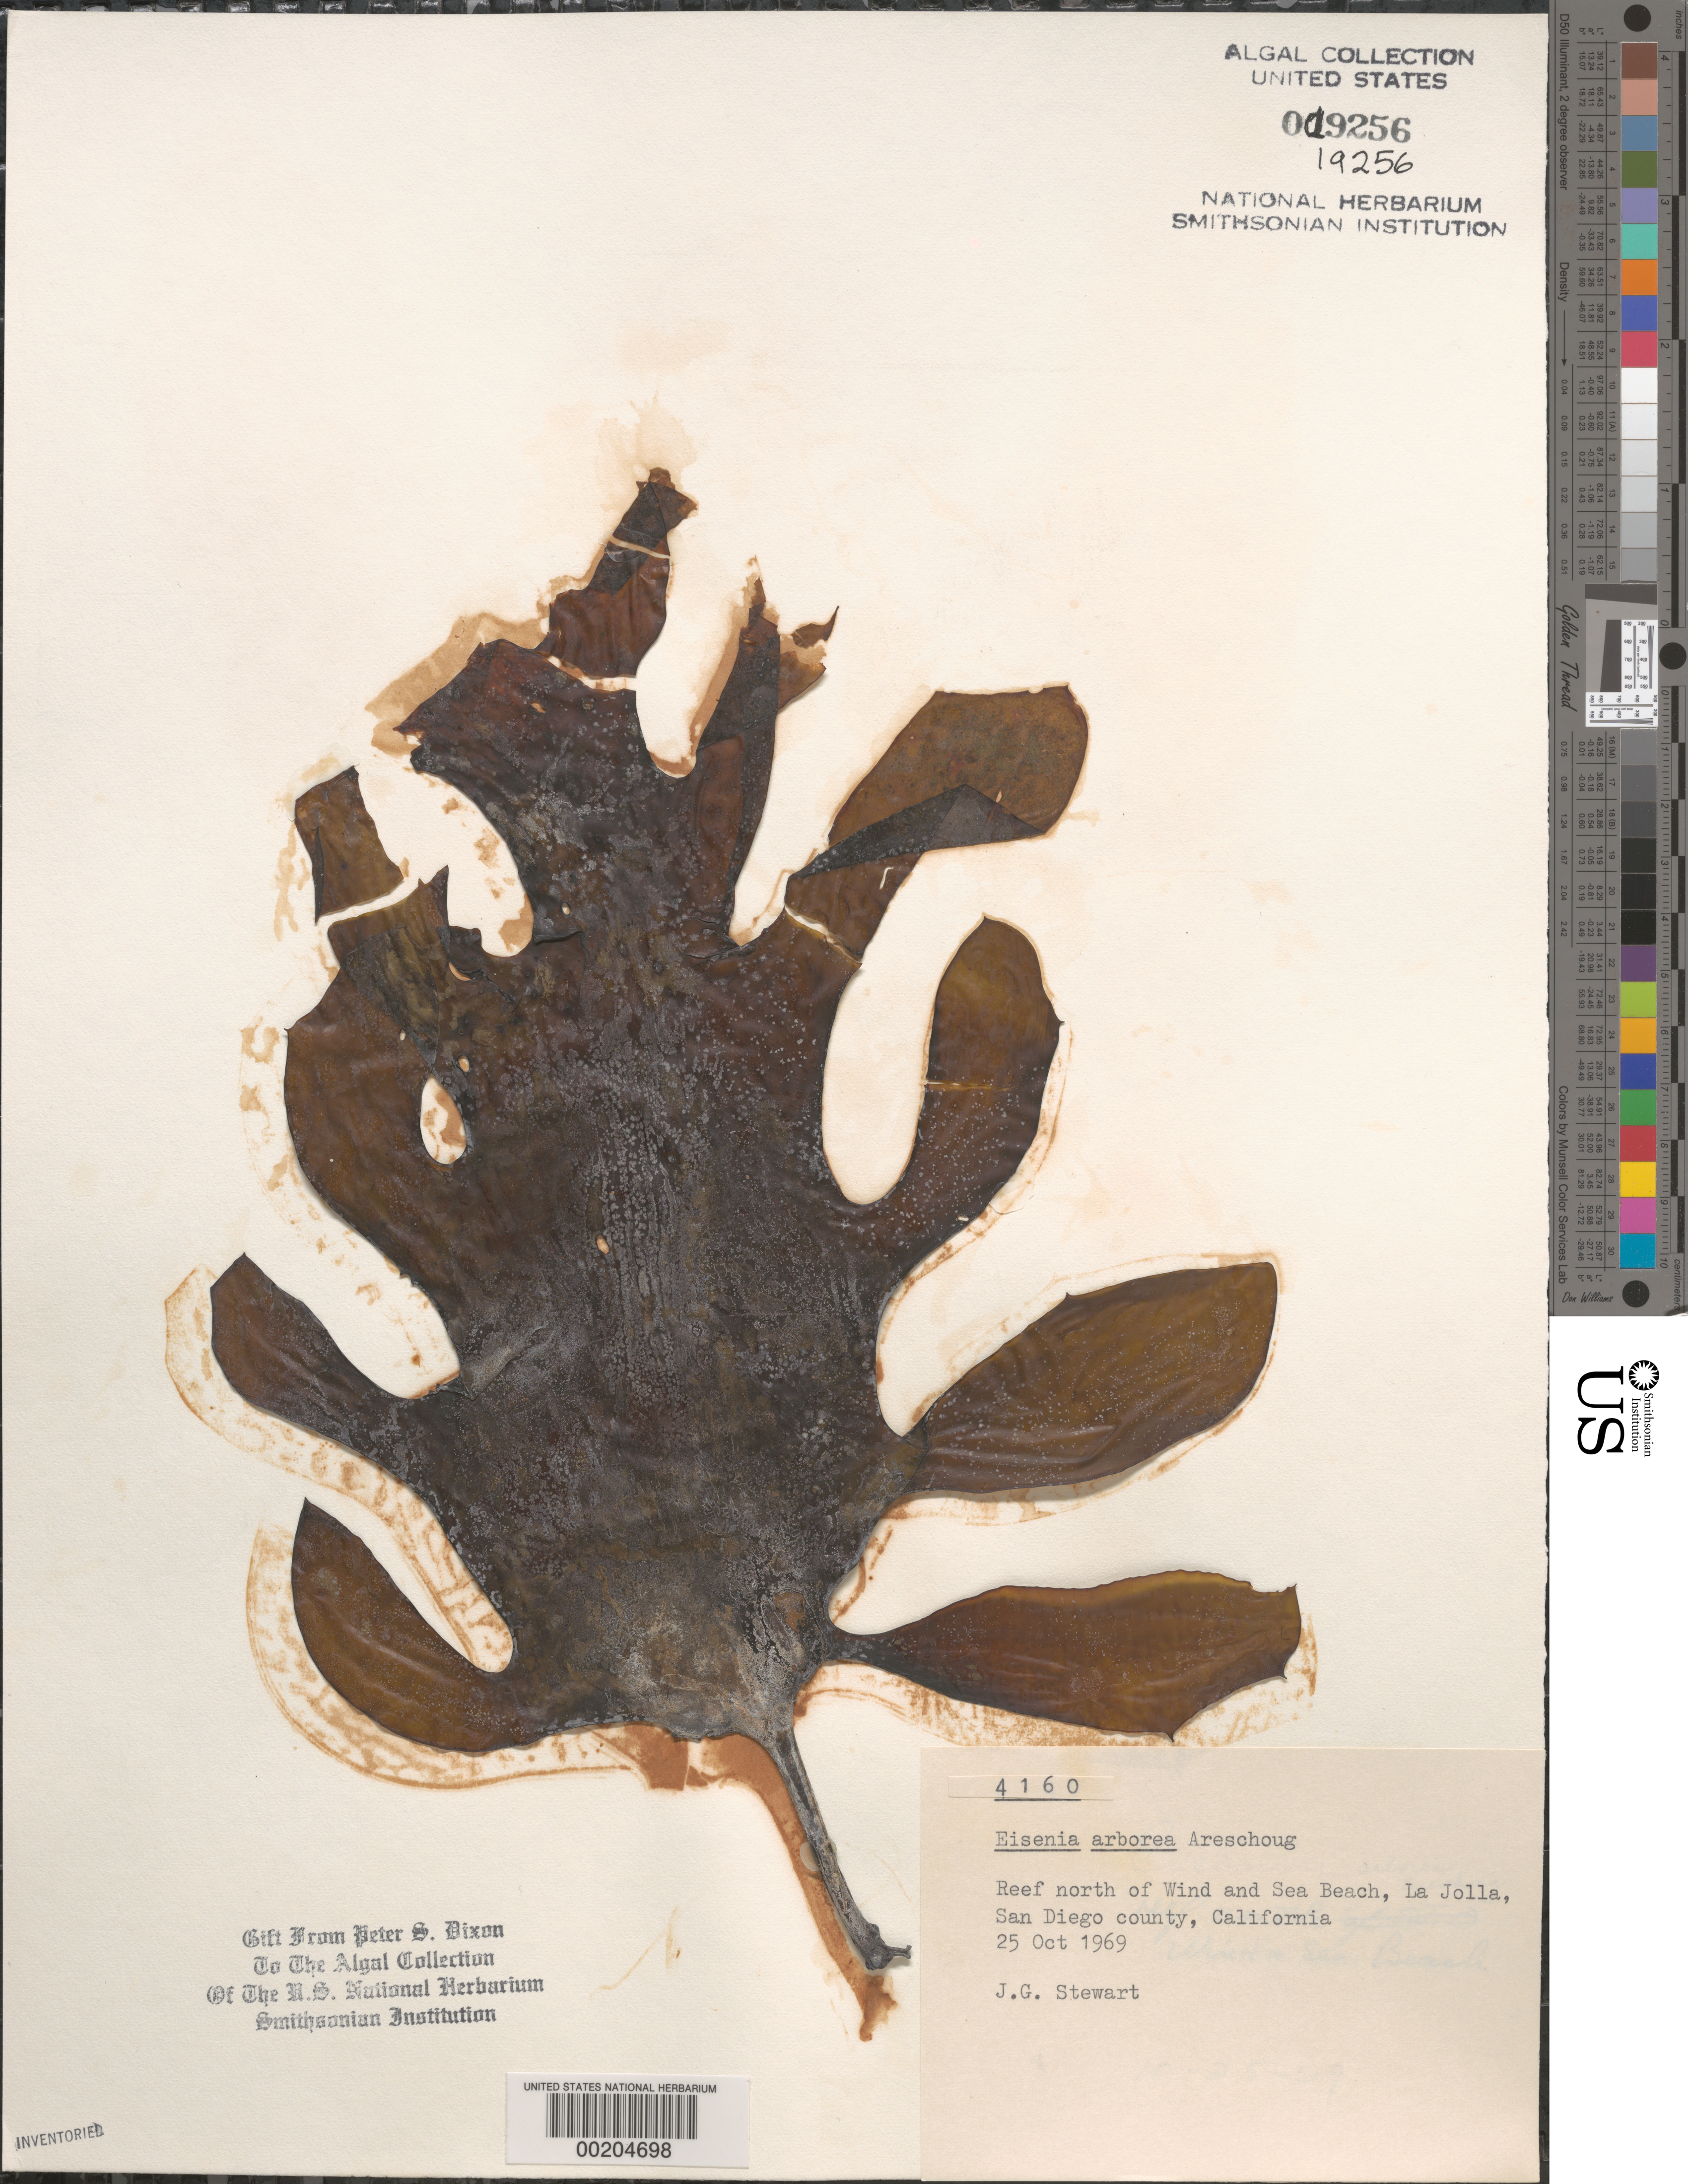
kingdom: Chromista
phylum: Ochrophyta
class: Phaeophyceae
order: Laminariales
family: Lessoniaceae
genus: Eisenia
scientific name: Eisenia arborea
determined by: Dixon, P. S.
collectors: J. Stewart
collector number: PSD 4160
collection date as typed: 25 Oct 1969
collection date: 1969-10-25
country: United States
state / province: California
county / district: San Diego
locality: La Jolla, north of Wind and Sea Beach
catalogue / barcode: US 19256